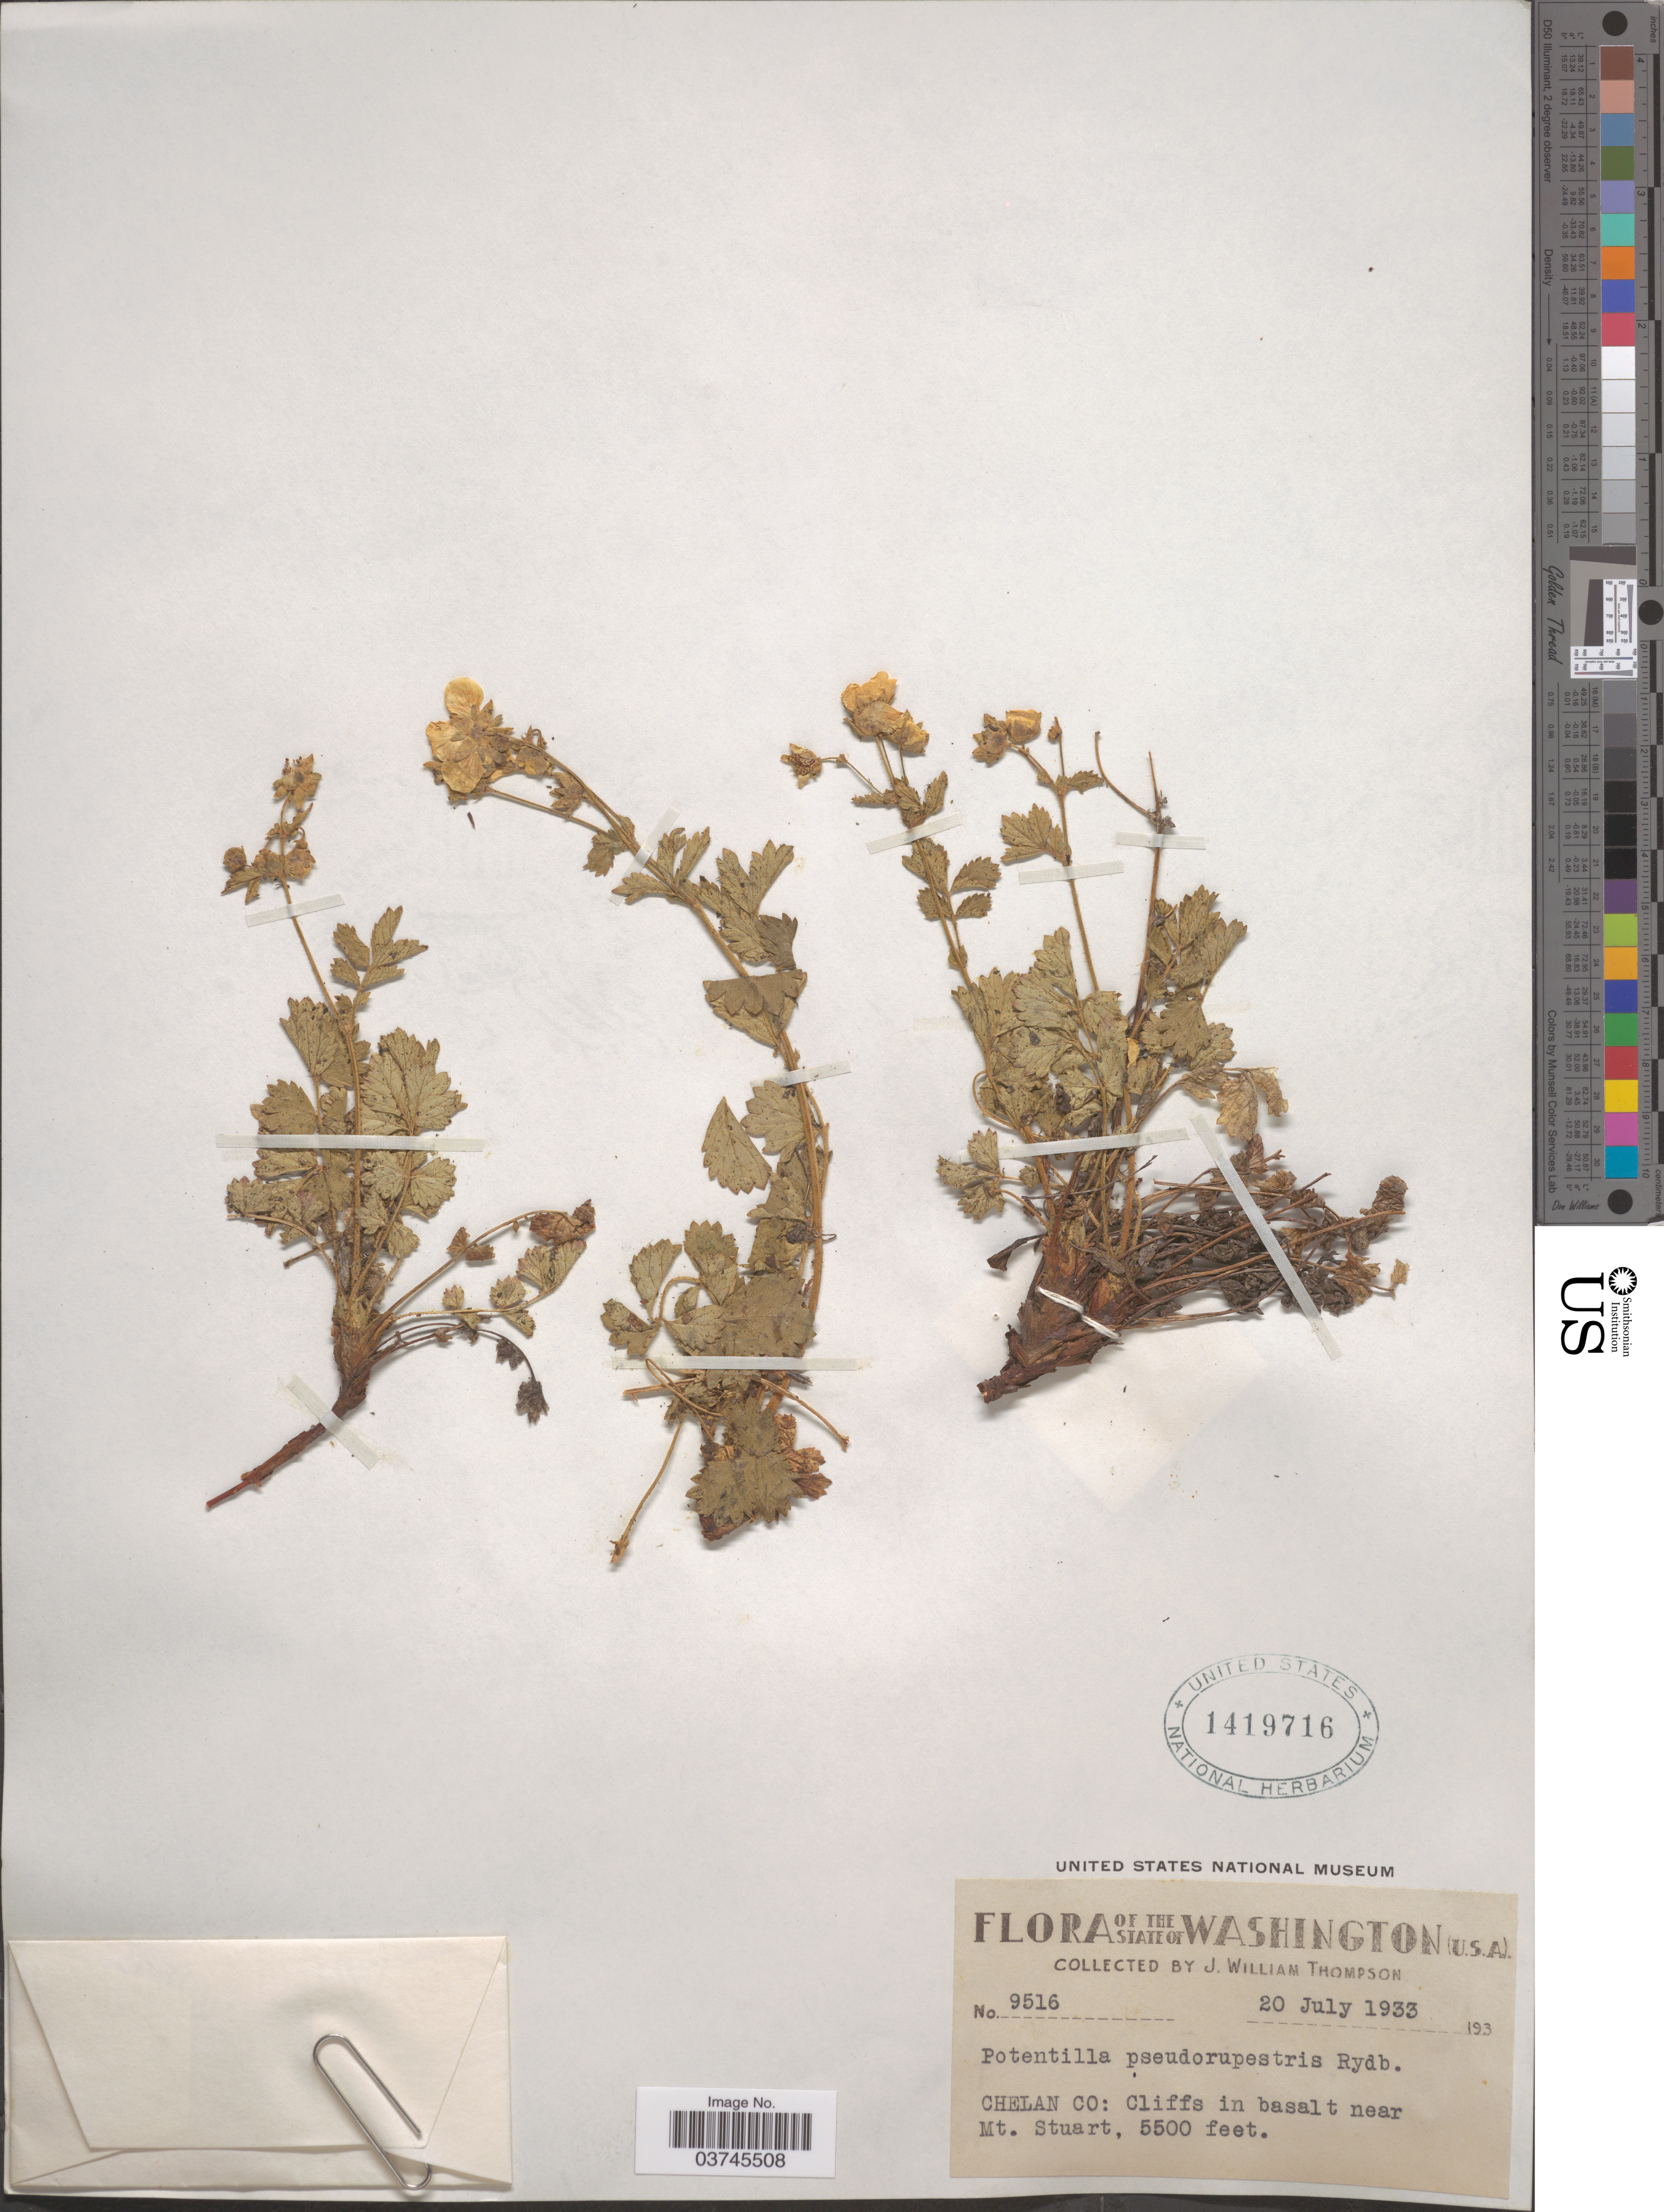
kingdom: Plantae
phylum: Tracheophyta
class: Magnoliopsida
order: Rosales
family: Rosaceae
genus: Drymocallis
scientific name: Drymocallis pseudorupestris var. saxicola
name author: Ertter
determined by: Strong, Mark T., (BOT), Smithsonian Institution - National Museum of Natural History (UNITED STATES)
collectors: J. W. Thompson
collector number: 9516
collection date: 1933-07-20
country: United States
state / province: Washington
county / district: Chelan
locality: Chelan Co: Cliffs in basalt near Mt. Stuart.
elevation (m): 1676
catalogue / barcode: US 1419716